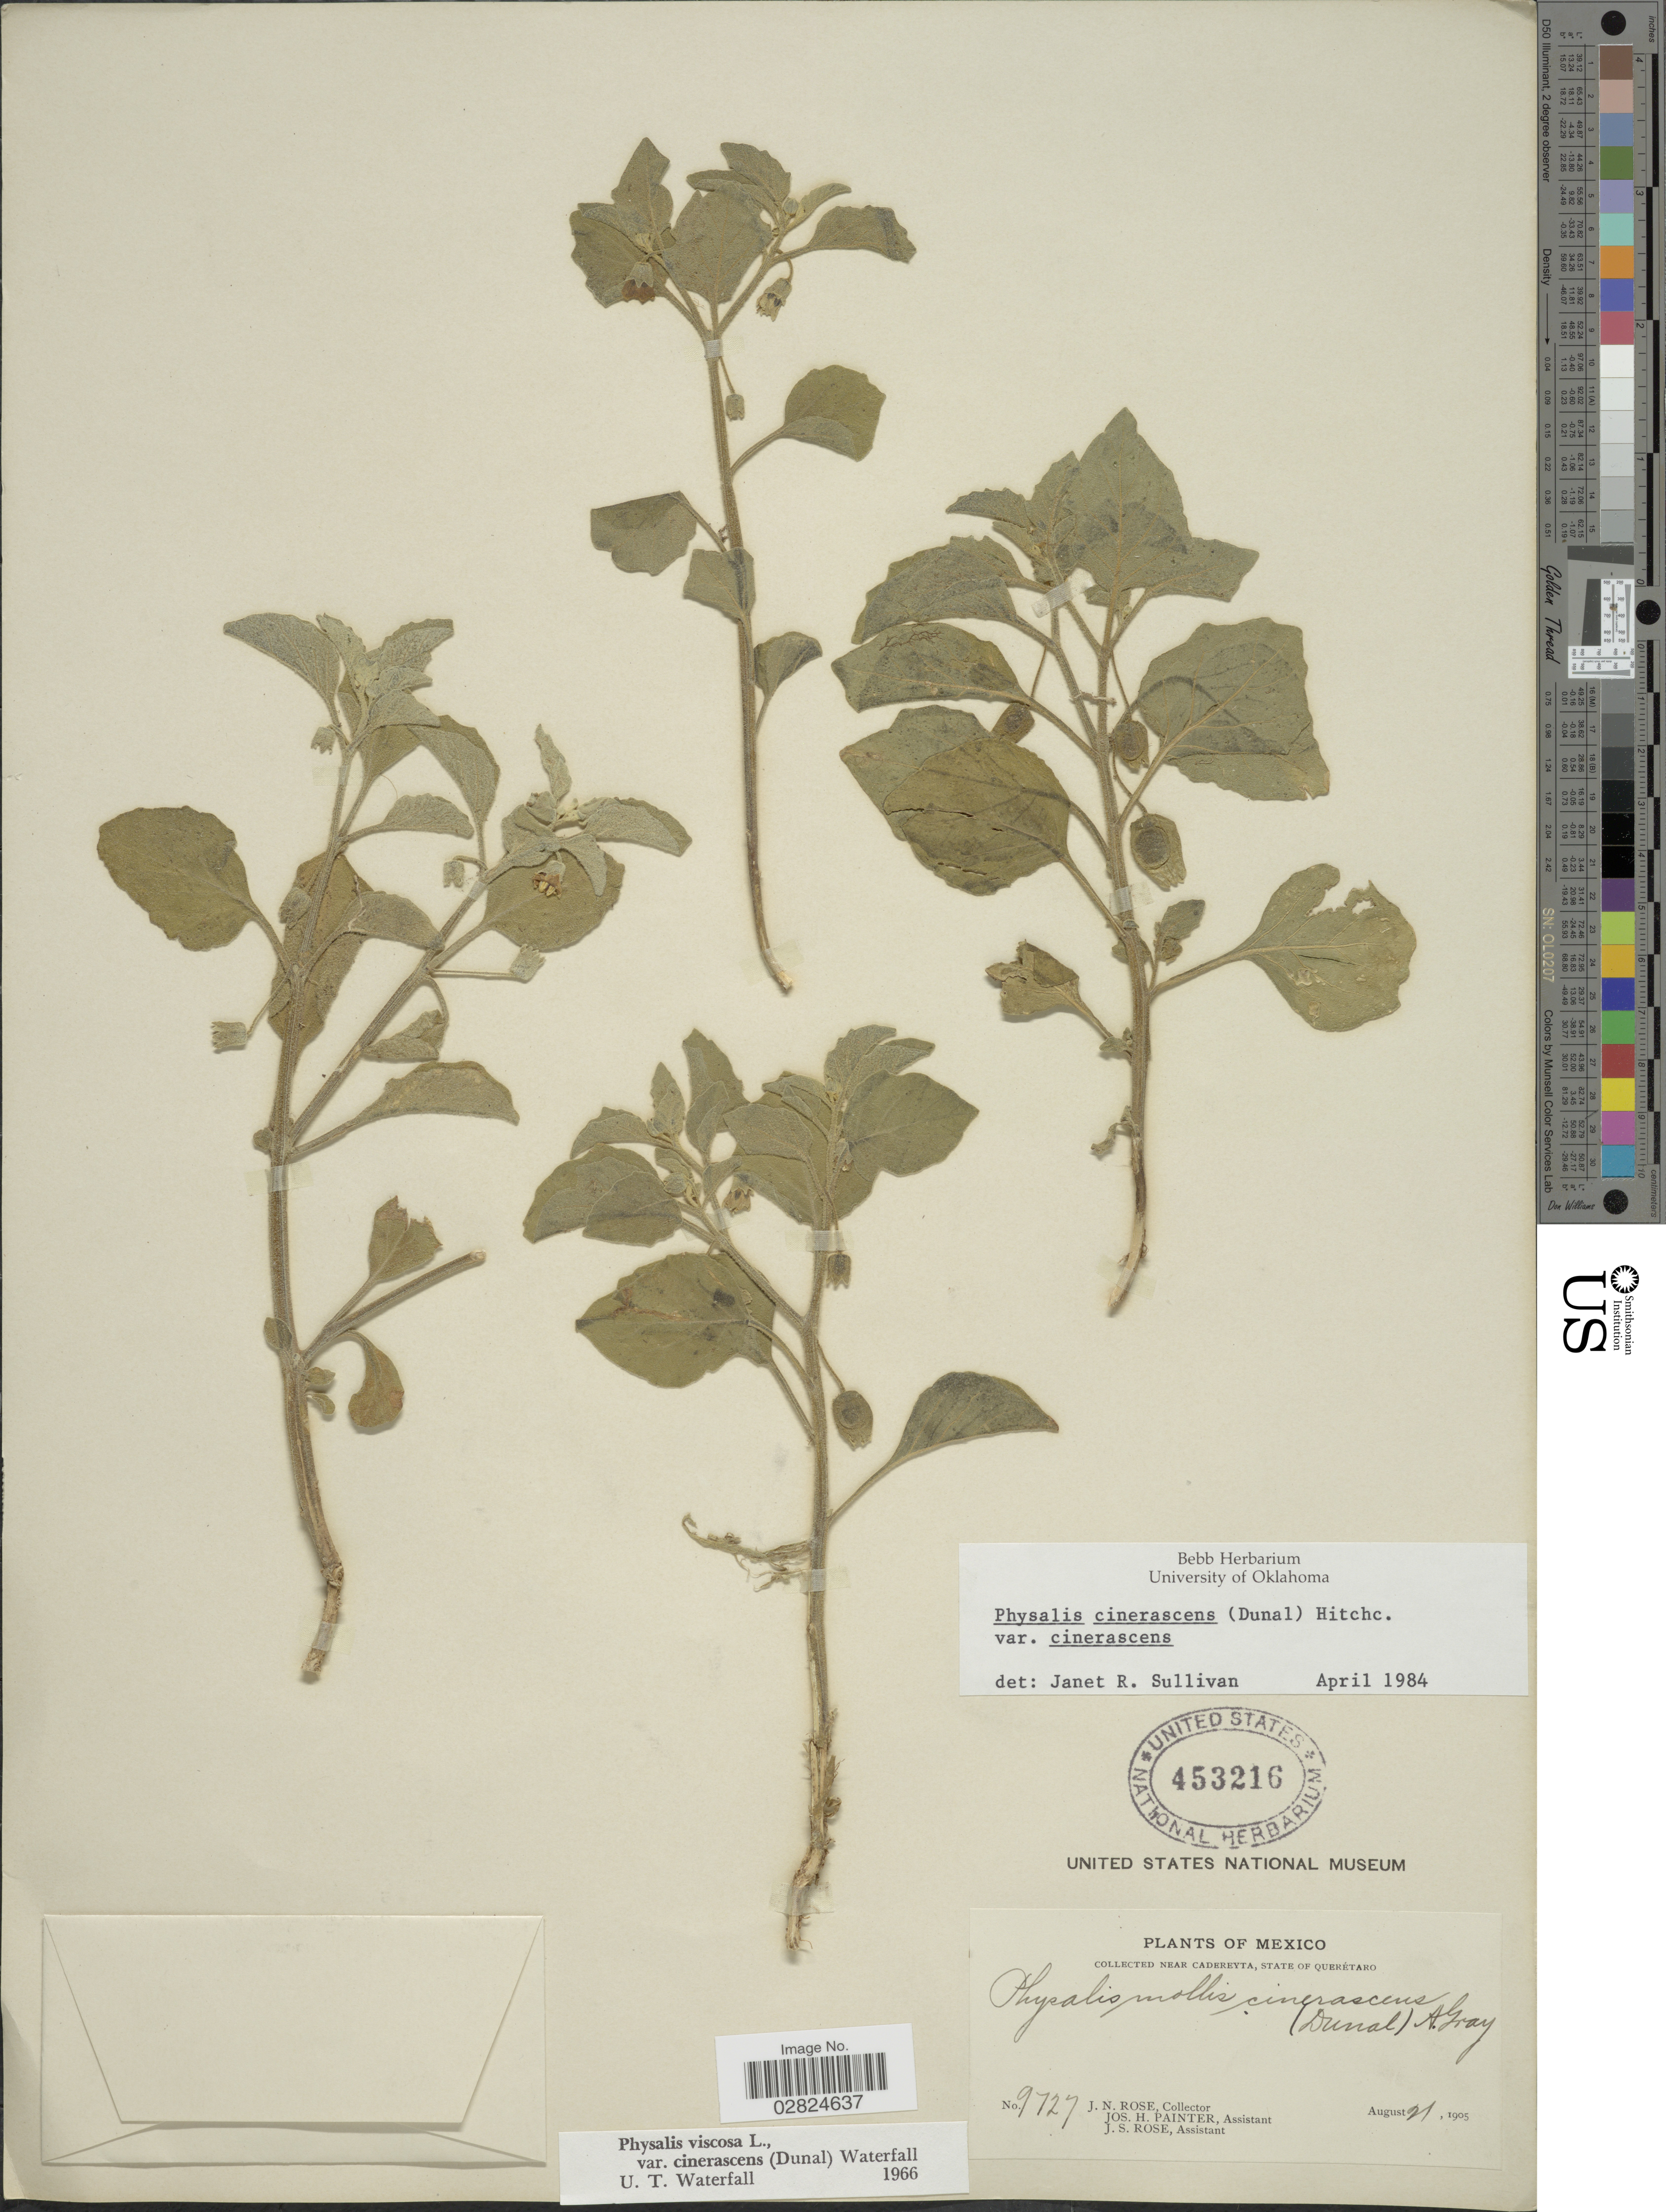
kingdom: Plantae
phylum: Tracheophyta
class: Magnoliopsida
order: Solanales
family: Solanaceae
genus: Physalis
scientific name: Physalis cinerascens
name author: (Dunal) Hitchc.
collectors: J. N. Rose, J. H. Painter & J. S. Rose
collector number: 9727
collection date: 1905-08-21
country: Mexico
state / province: Querétaro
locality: Near Cadereyta.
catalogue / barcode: US 453216